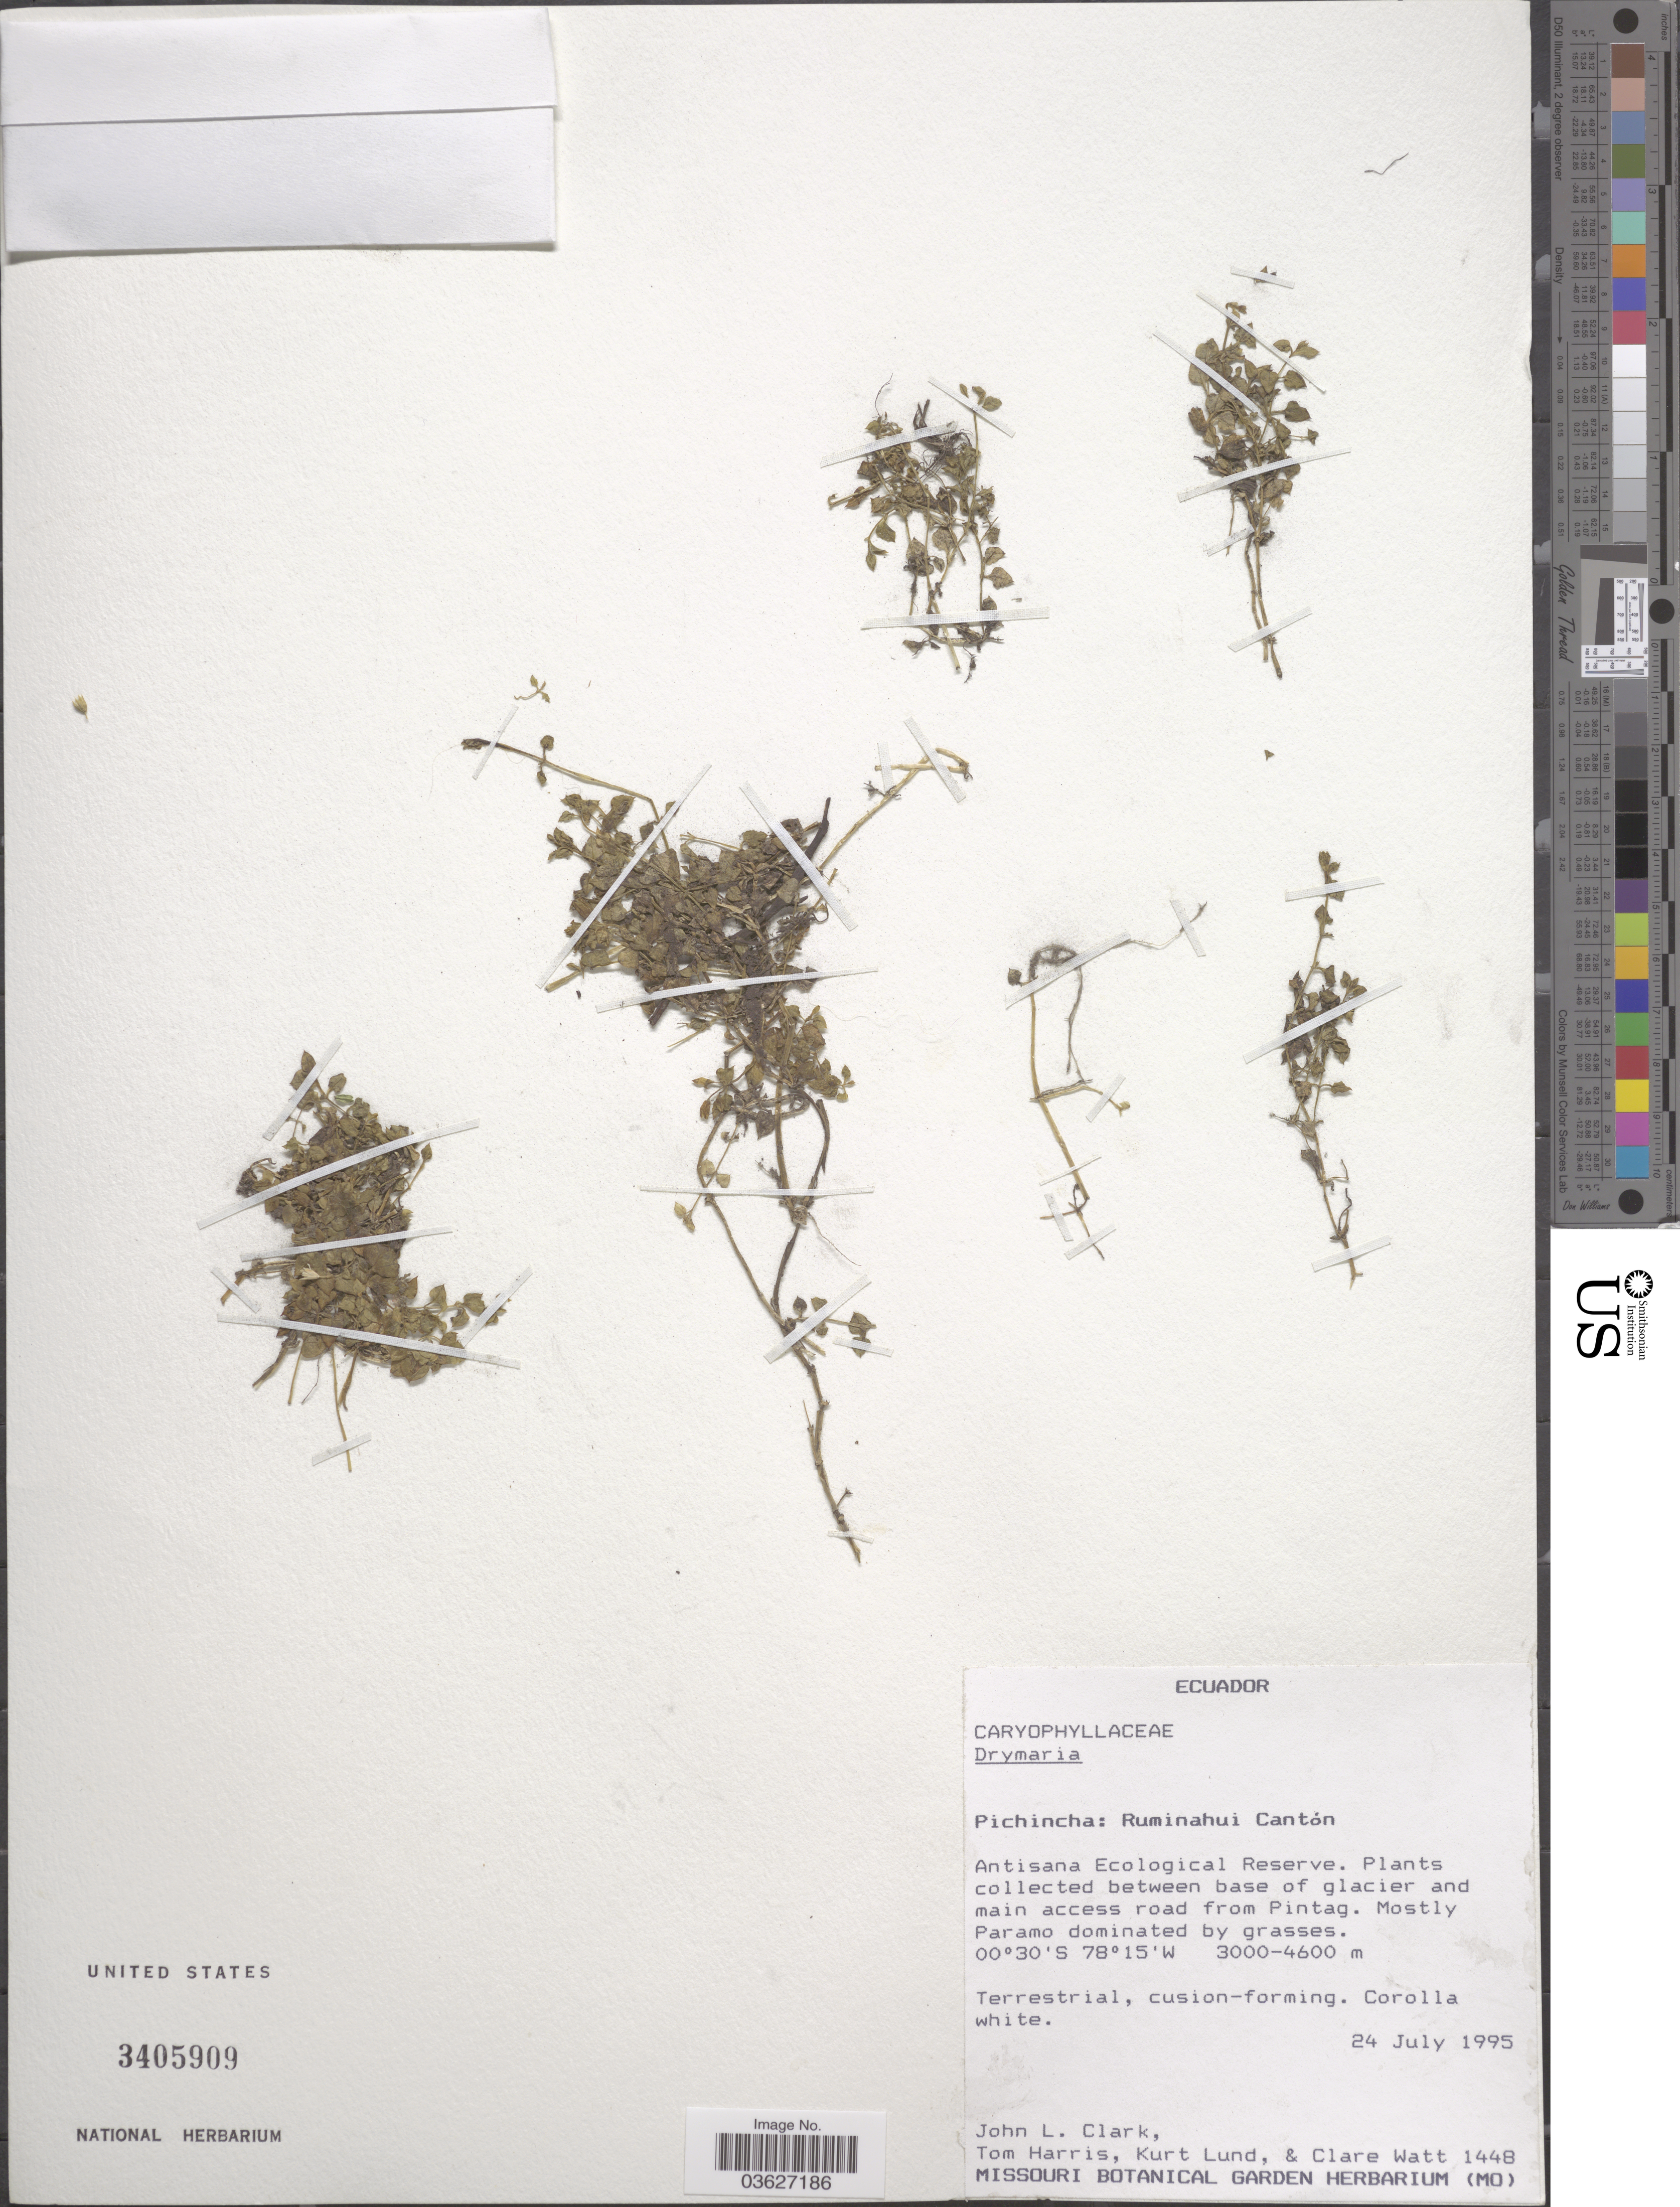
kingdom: Plantae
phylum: Tracheophyta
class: Magnoliopsida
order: Caryophyllales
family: Caryophyllaceae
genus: Drymaria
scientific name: Drymaria sp.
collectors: J. L. Clark, T. Harris, K. Lund & C. Watt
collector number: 1448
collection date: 1995-07-24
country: Ecuador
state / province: Pichincha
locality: Ruminahui Cantón. Antisana Ecological Reserve. Between base of glacier and main access road from Pintag.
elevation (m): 3000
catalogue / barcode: US 3405909